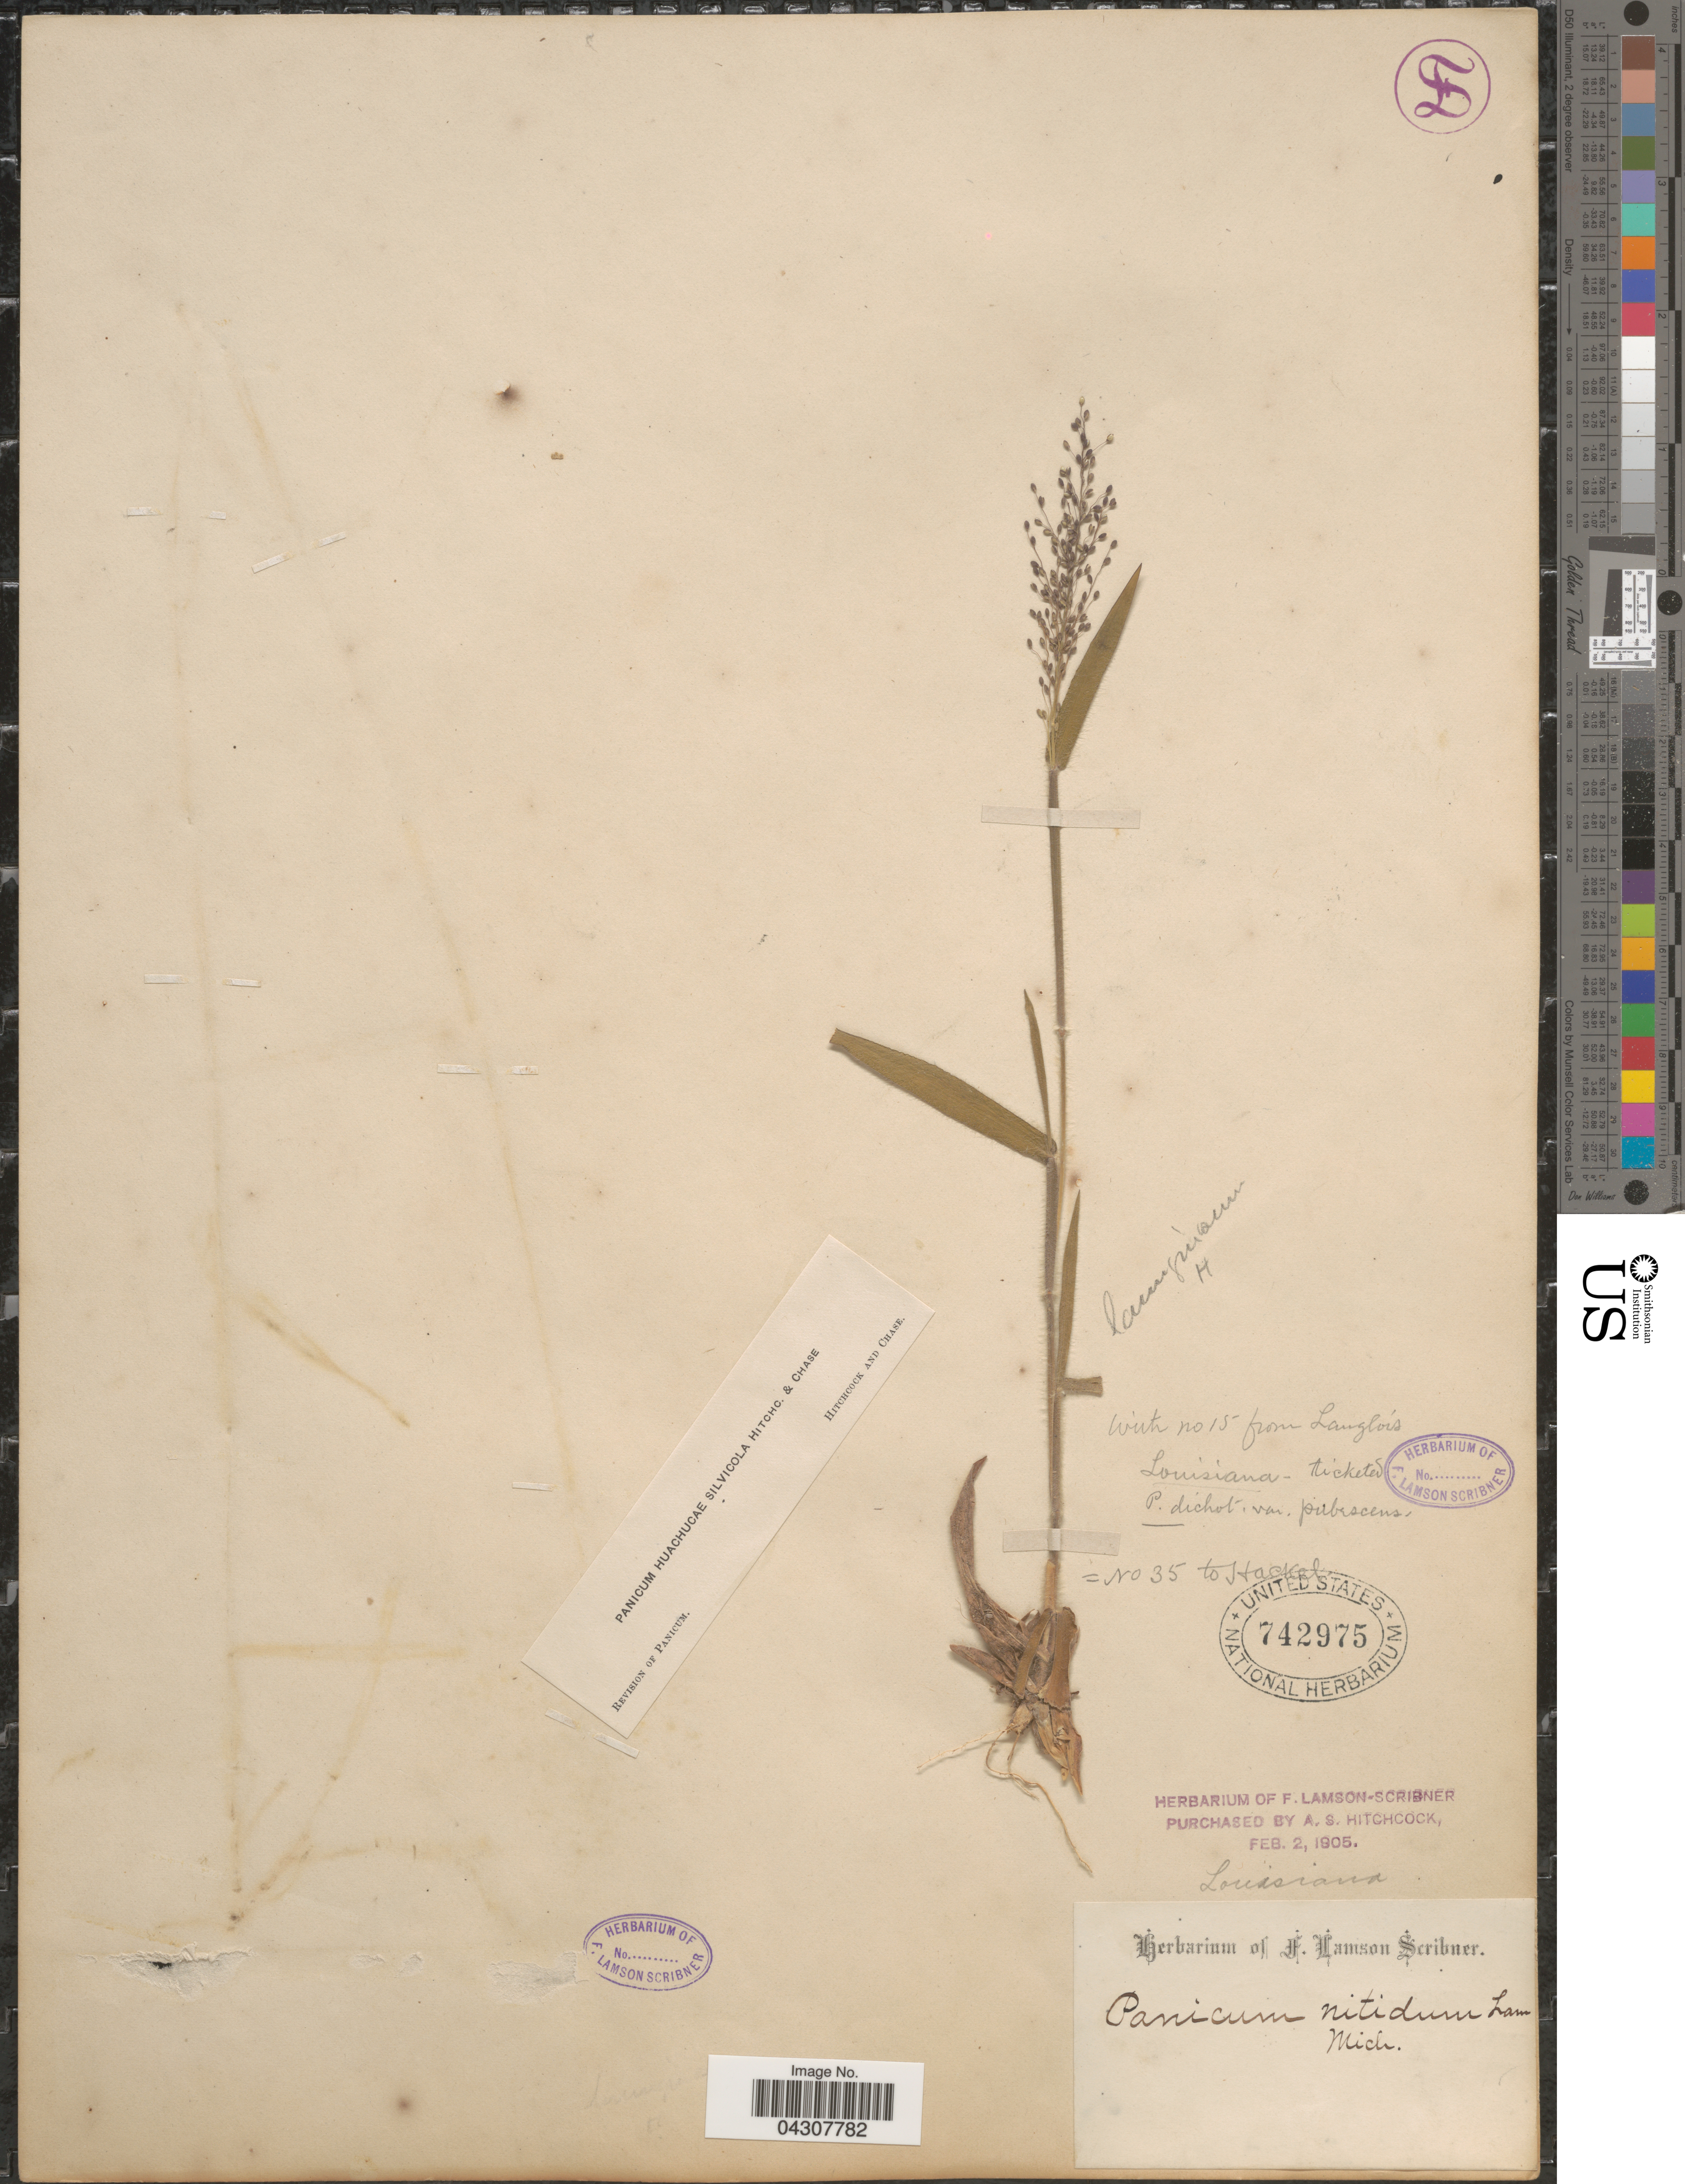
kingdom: Plantae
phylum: Tracheophyta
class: Liliopsida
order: Poales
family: Poaceae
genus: Dichanthelium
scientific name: Dichanthelium acuminatum var. acuminatum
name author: (Sw.) Gould & C.A. Clark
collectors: ex herb. F. Lamson Scribner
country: United States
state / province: Louisiana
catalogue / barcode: US 742975